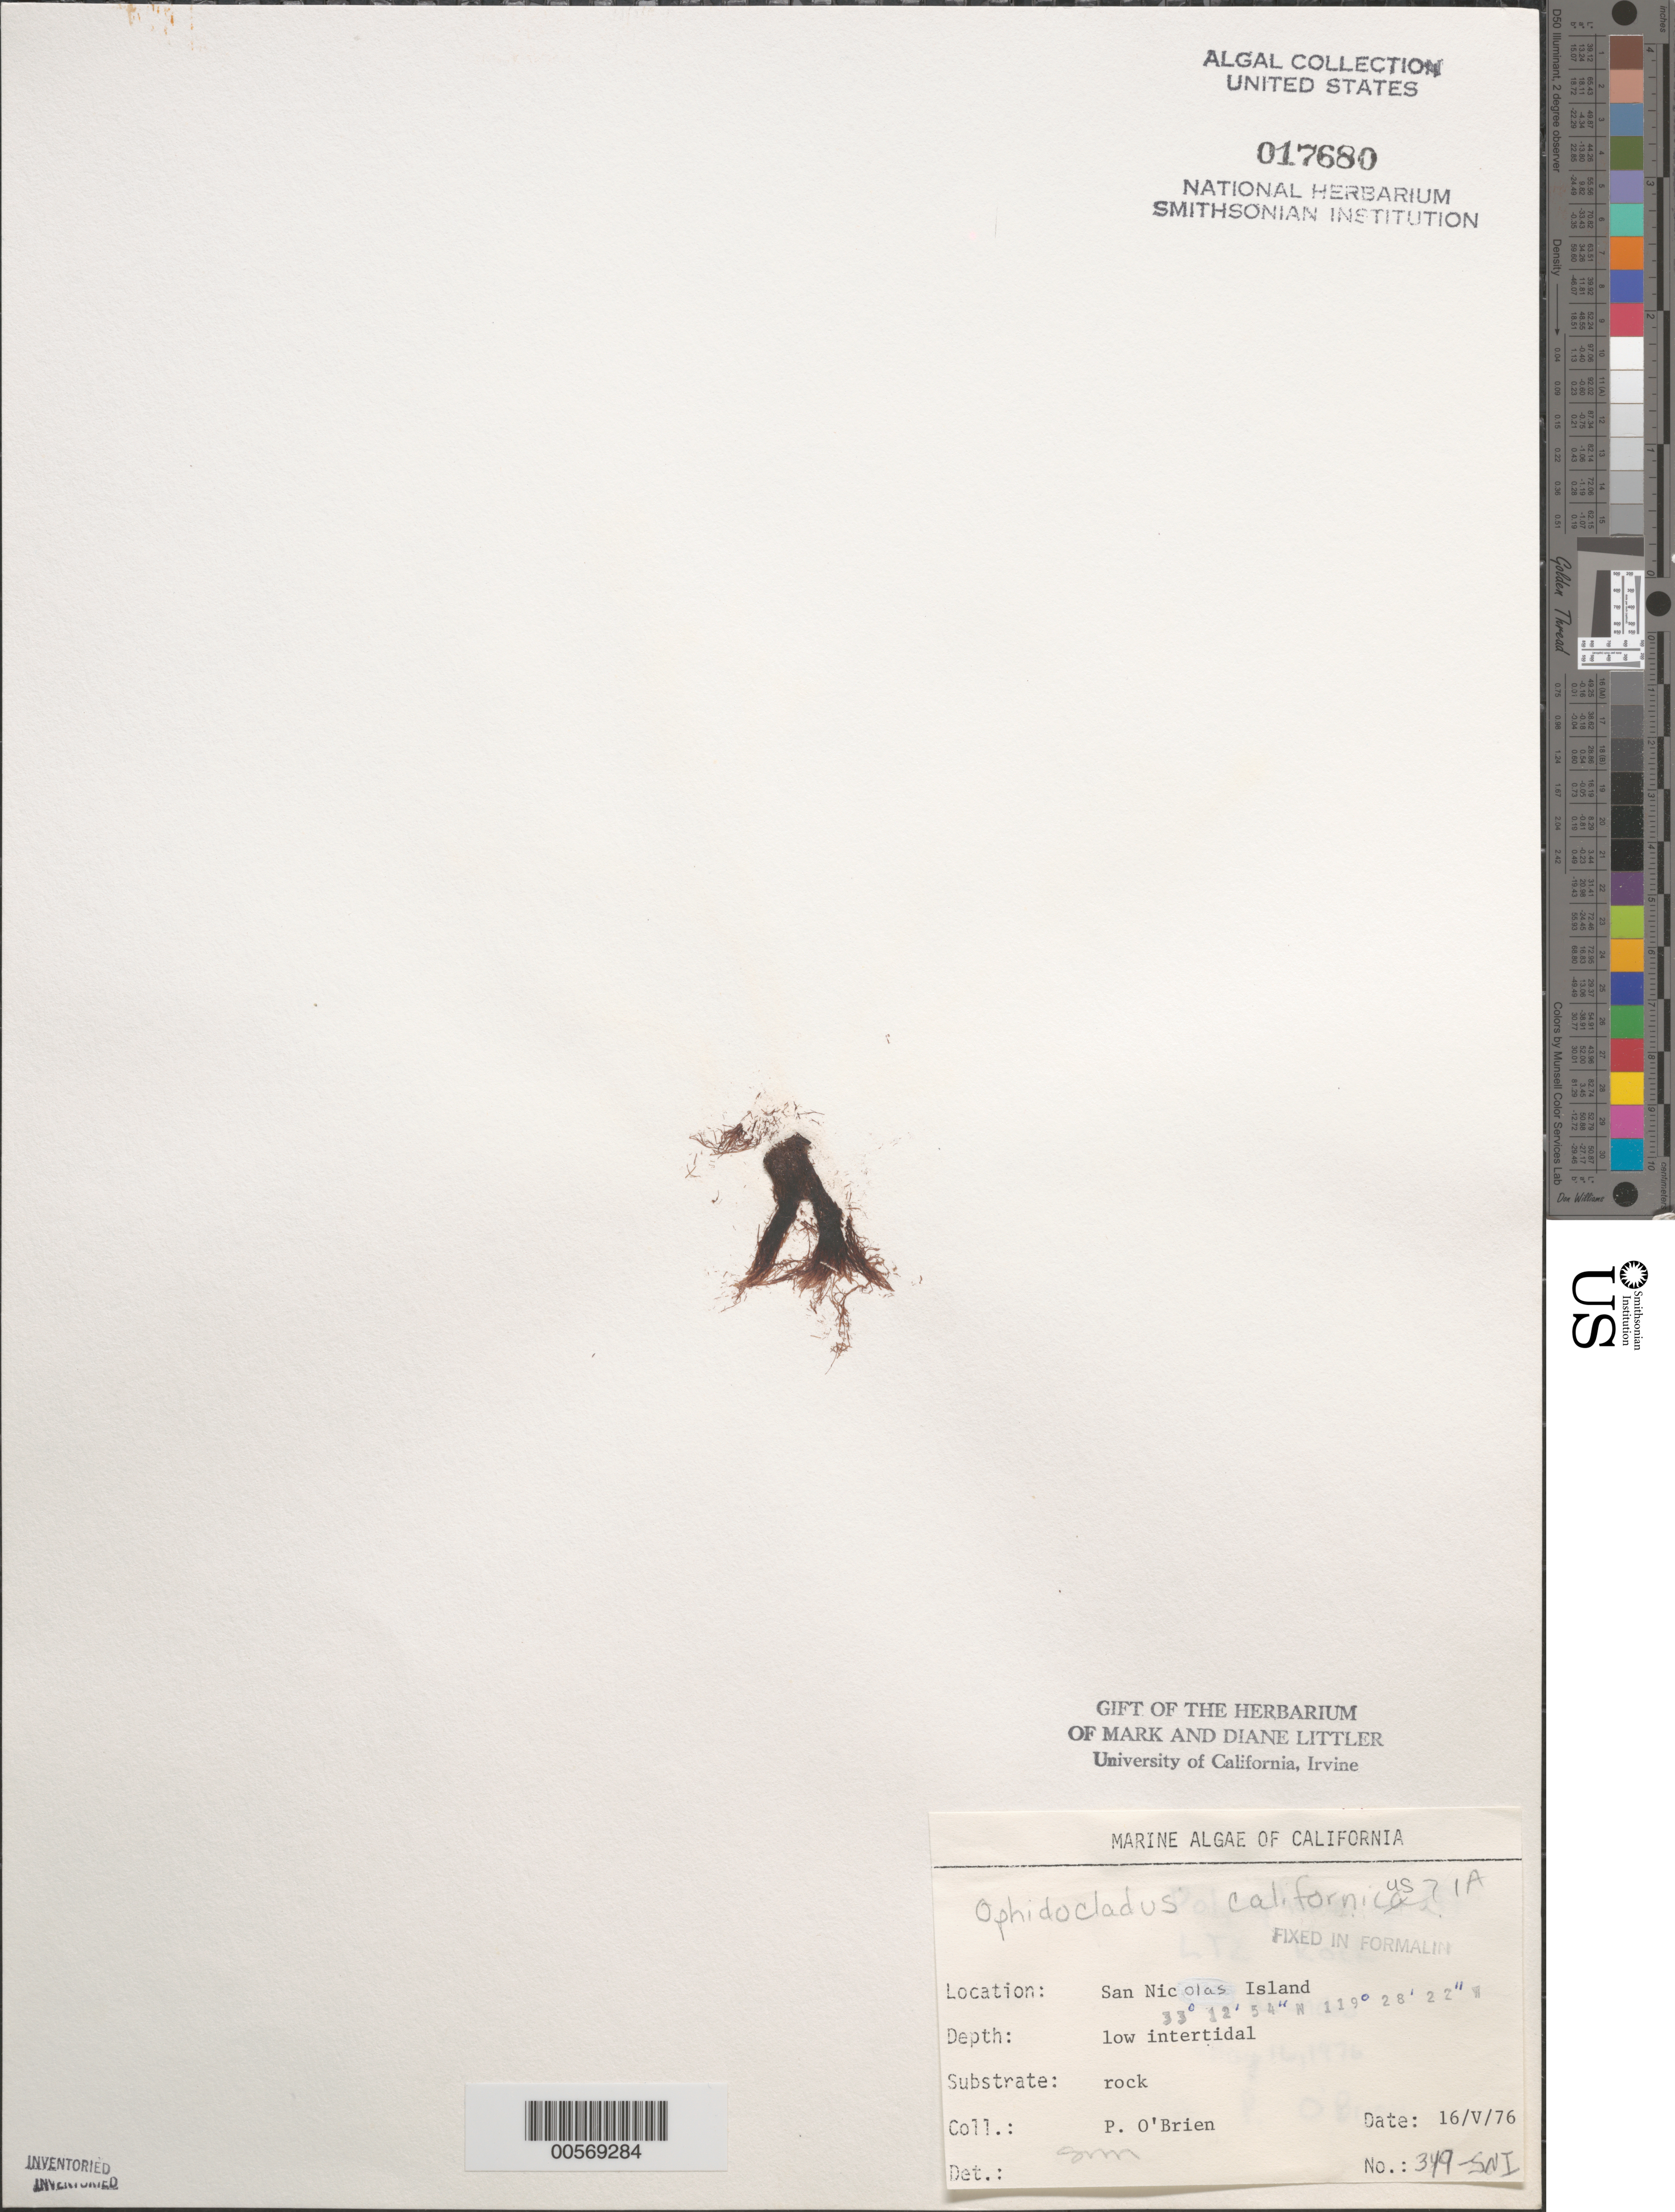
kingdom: Plantae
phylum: Rhodophyta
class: Florideophyceae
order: Ceramiales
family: Rhodomelaceae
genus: Ophidocladus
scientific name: Ophidocladus simpliciusculus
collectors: P. O'Brien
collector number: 349-sni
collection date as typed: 16 May 1976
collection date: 1976-05-16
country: United States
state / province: California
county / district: Ventura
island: San Nicolas Island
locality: Dutch Harbor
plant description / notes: BLM-SOCALBIGHT Rocky Intertidal Survey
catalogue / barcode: US 17680